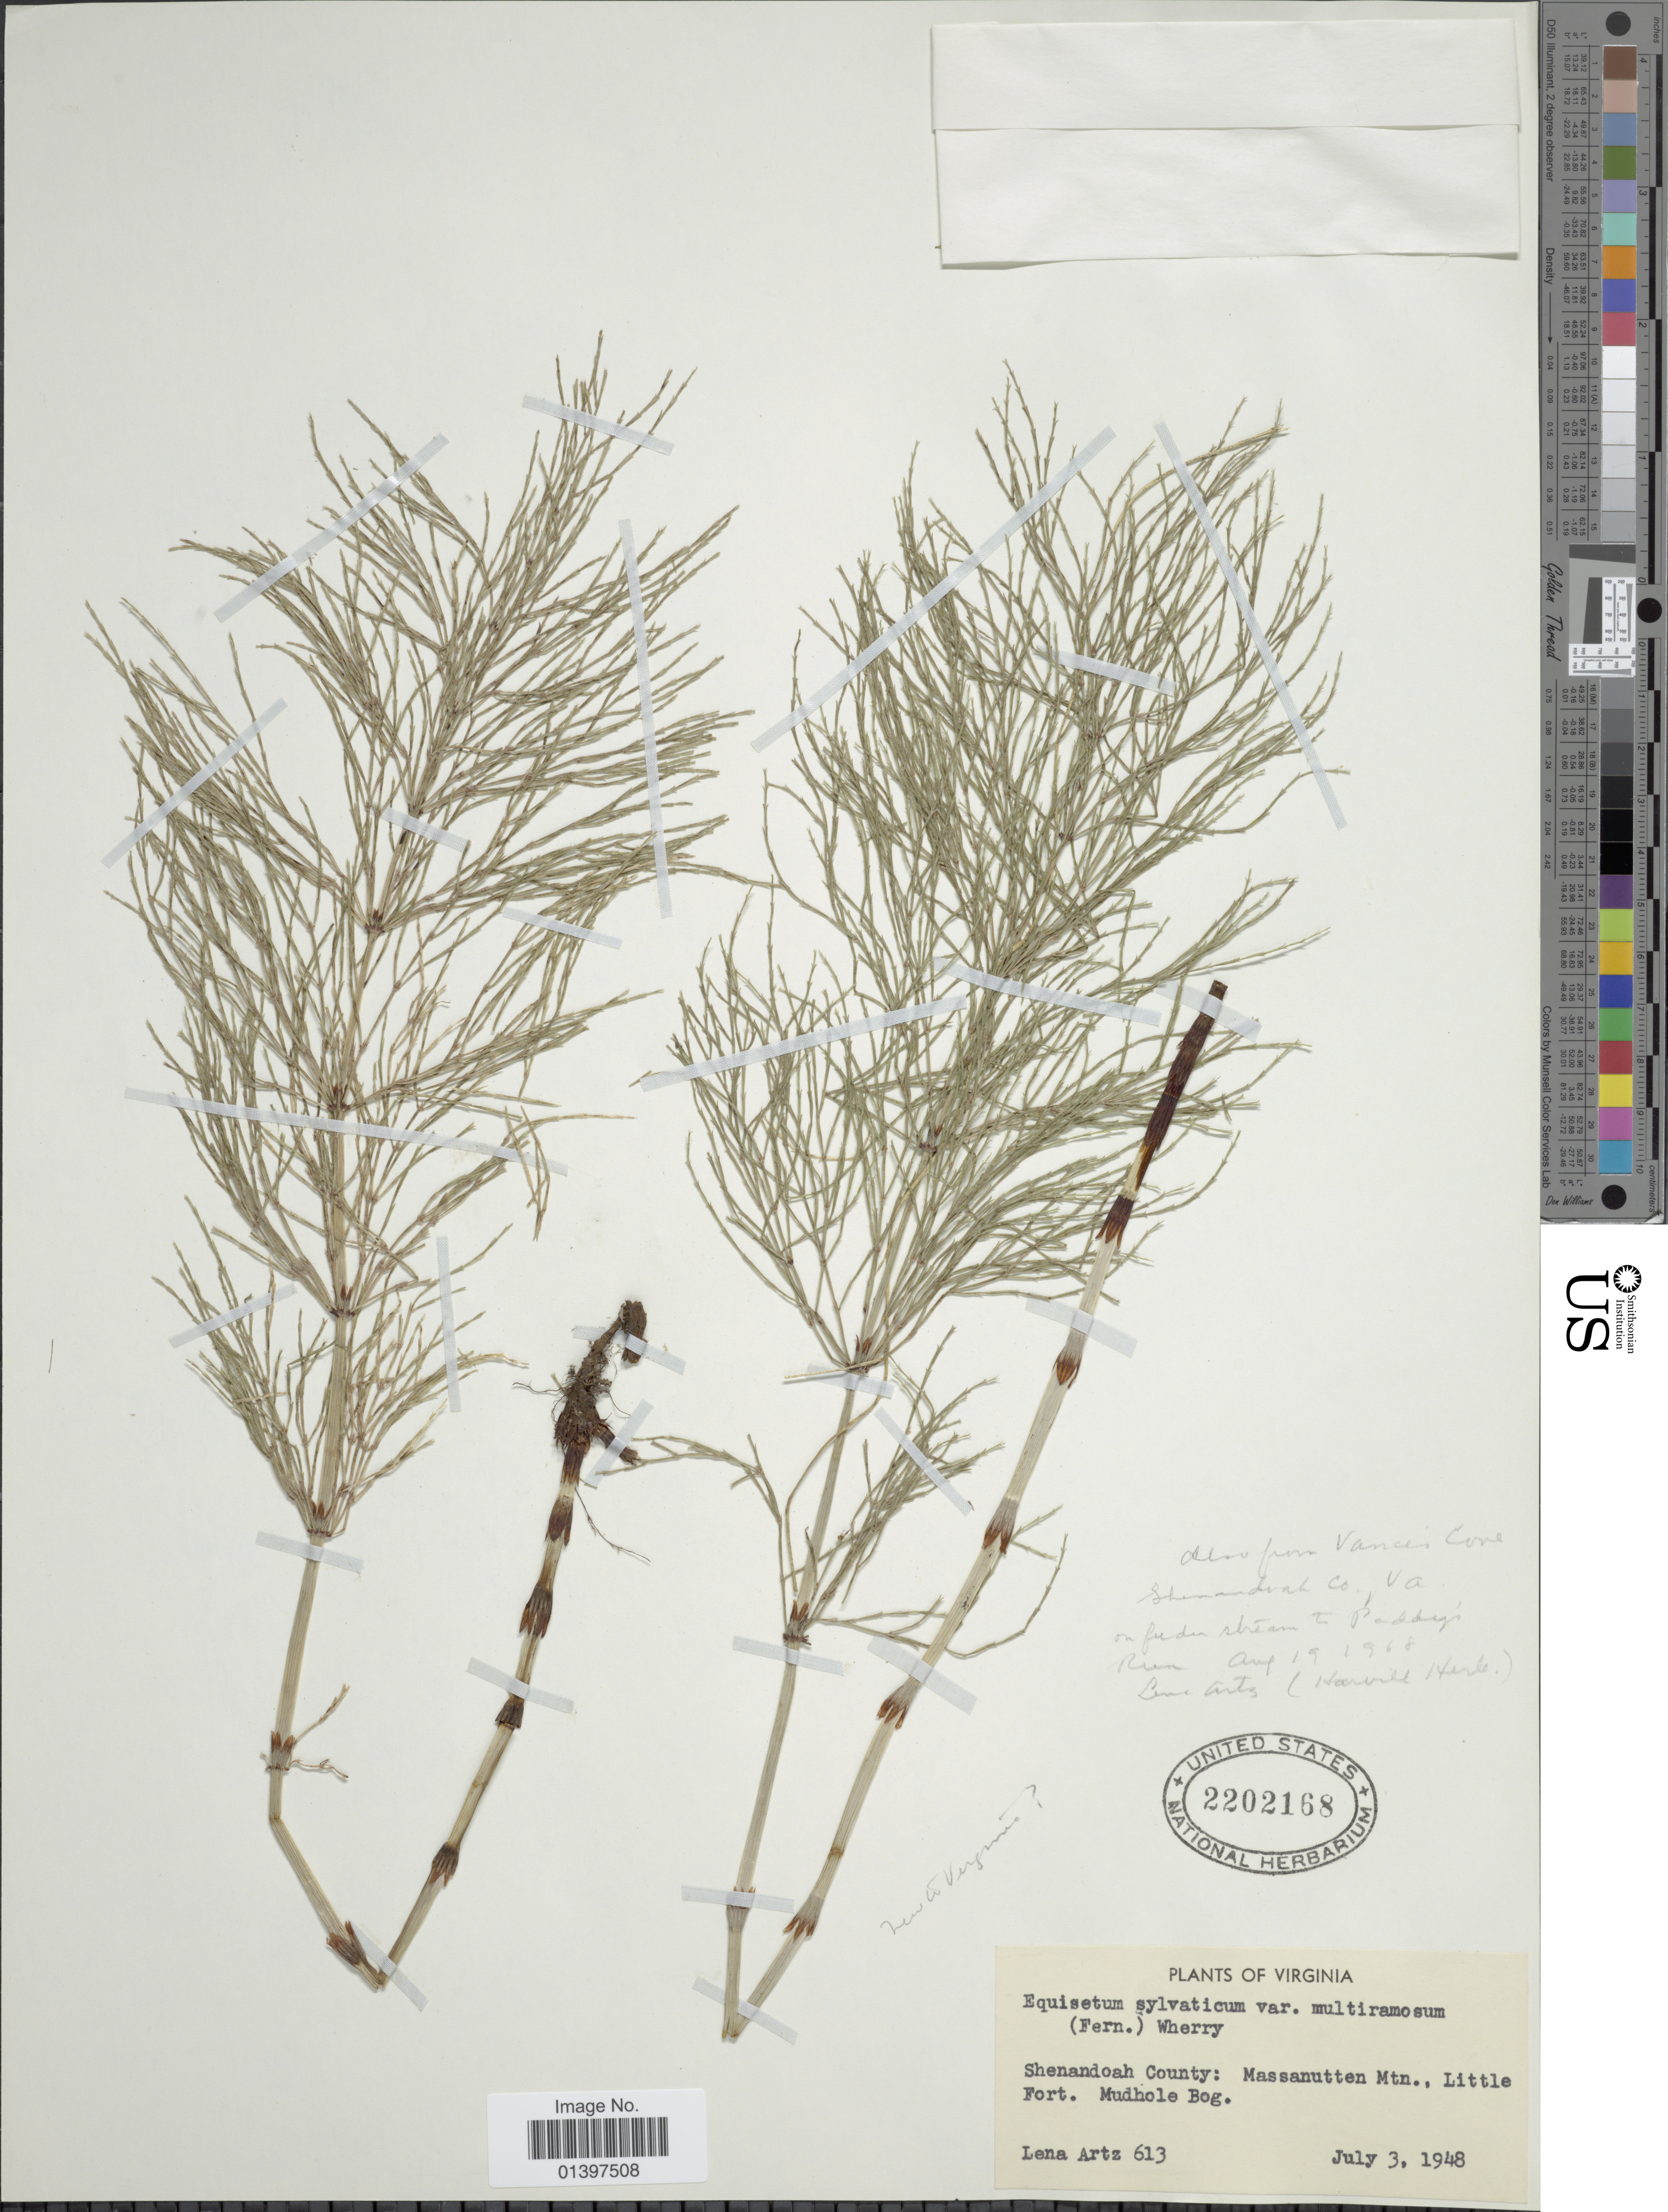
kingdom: Plantae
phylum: Tracheophyta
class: Polypodiopsida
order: Equisetales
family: Equisetaceae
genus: Equisetum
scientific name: Equisetum sylvaticum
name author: L.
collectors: L. Artz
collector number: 613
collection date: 1948-07-03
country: United States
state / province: Virginia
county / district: Shenandoah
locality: Shenandoah County: massanutten mtn., Little Fort, Mudhole bog.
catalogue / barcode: US 2202168